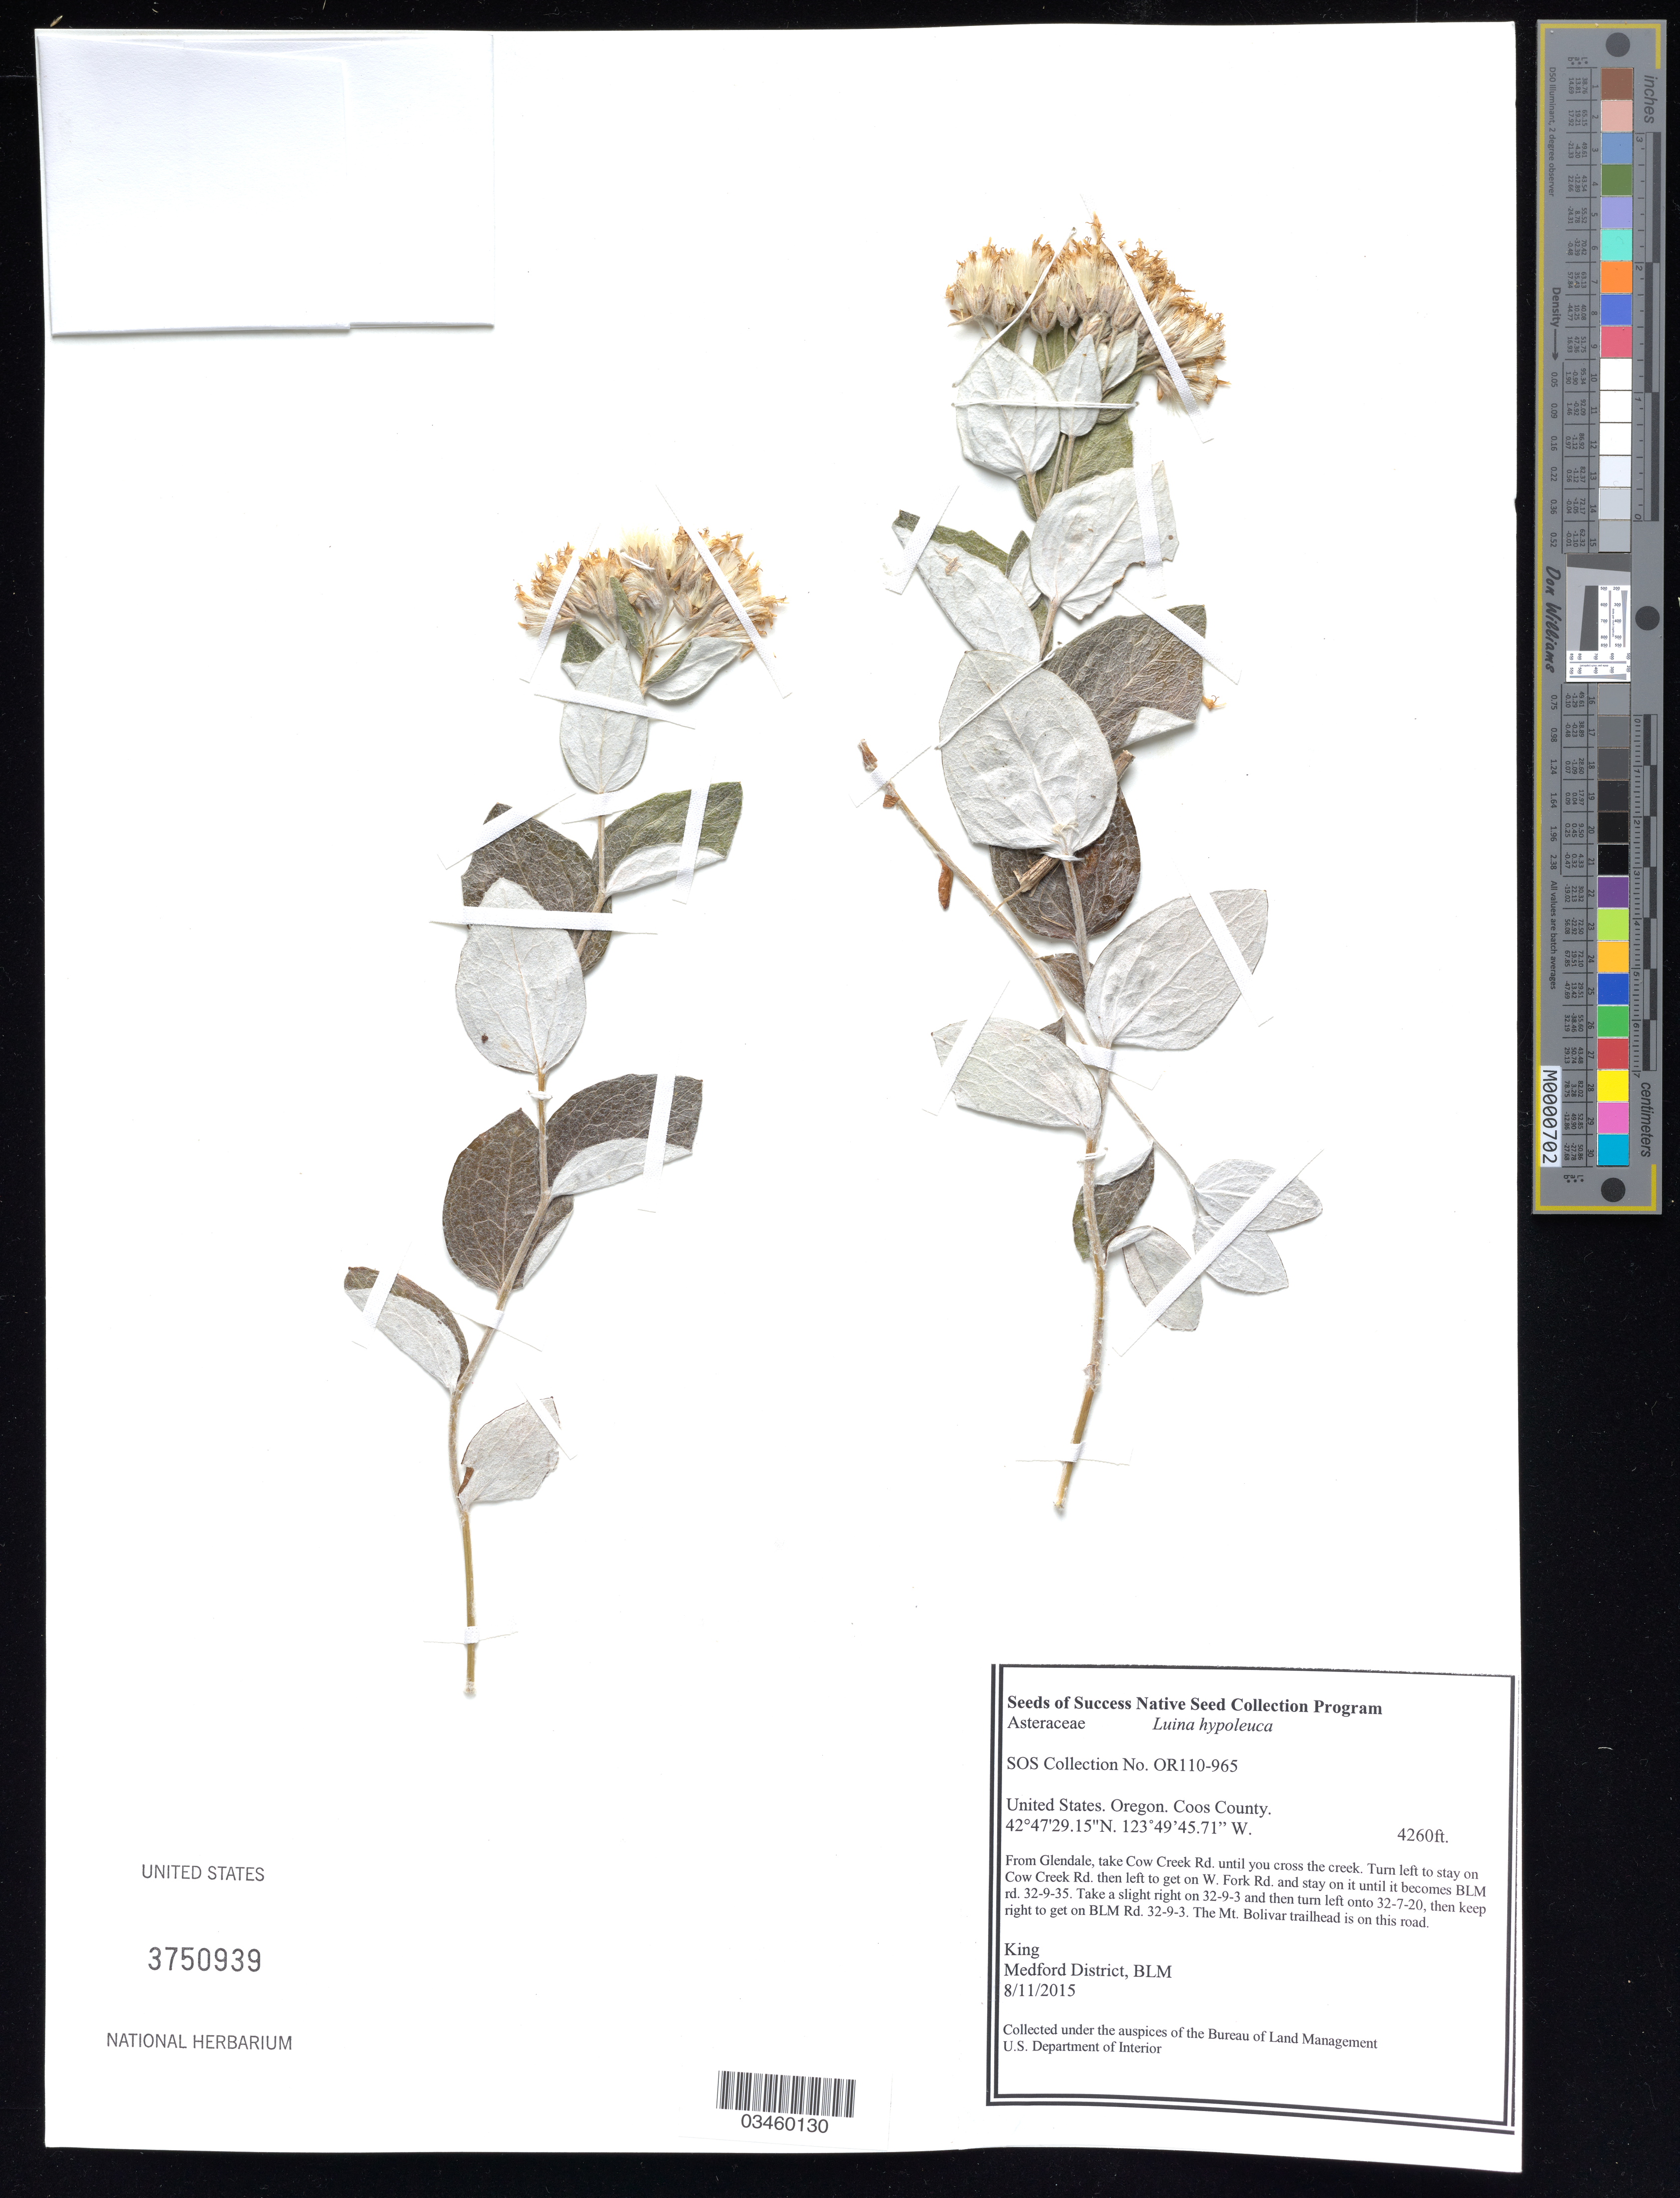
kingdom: Plantae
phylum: Tracheophyta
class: Magnoliopsida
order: Asterales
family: Asteraceae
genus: Luina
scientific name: Luina hypoleuca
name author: Benth.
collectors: King, --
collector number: OR110-965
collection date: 2015-08-11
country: United States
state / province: Oregon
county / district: Coos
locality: Mt. Bolivar, Mt. Bolivar Trail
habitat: Mountain shoulder/backslopeÂ—Mixed forestÂ—doug fir, madrone, red huckleberry, manzanita, rhododendron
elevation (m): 1298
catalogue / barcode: US 3750939